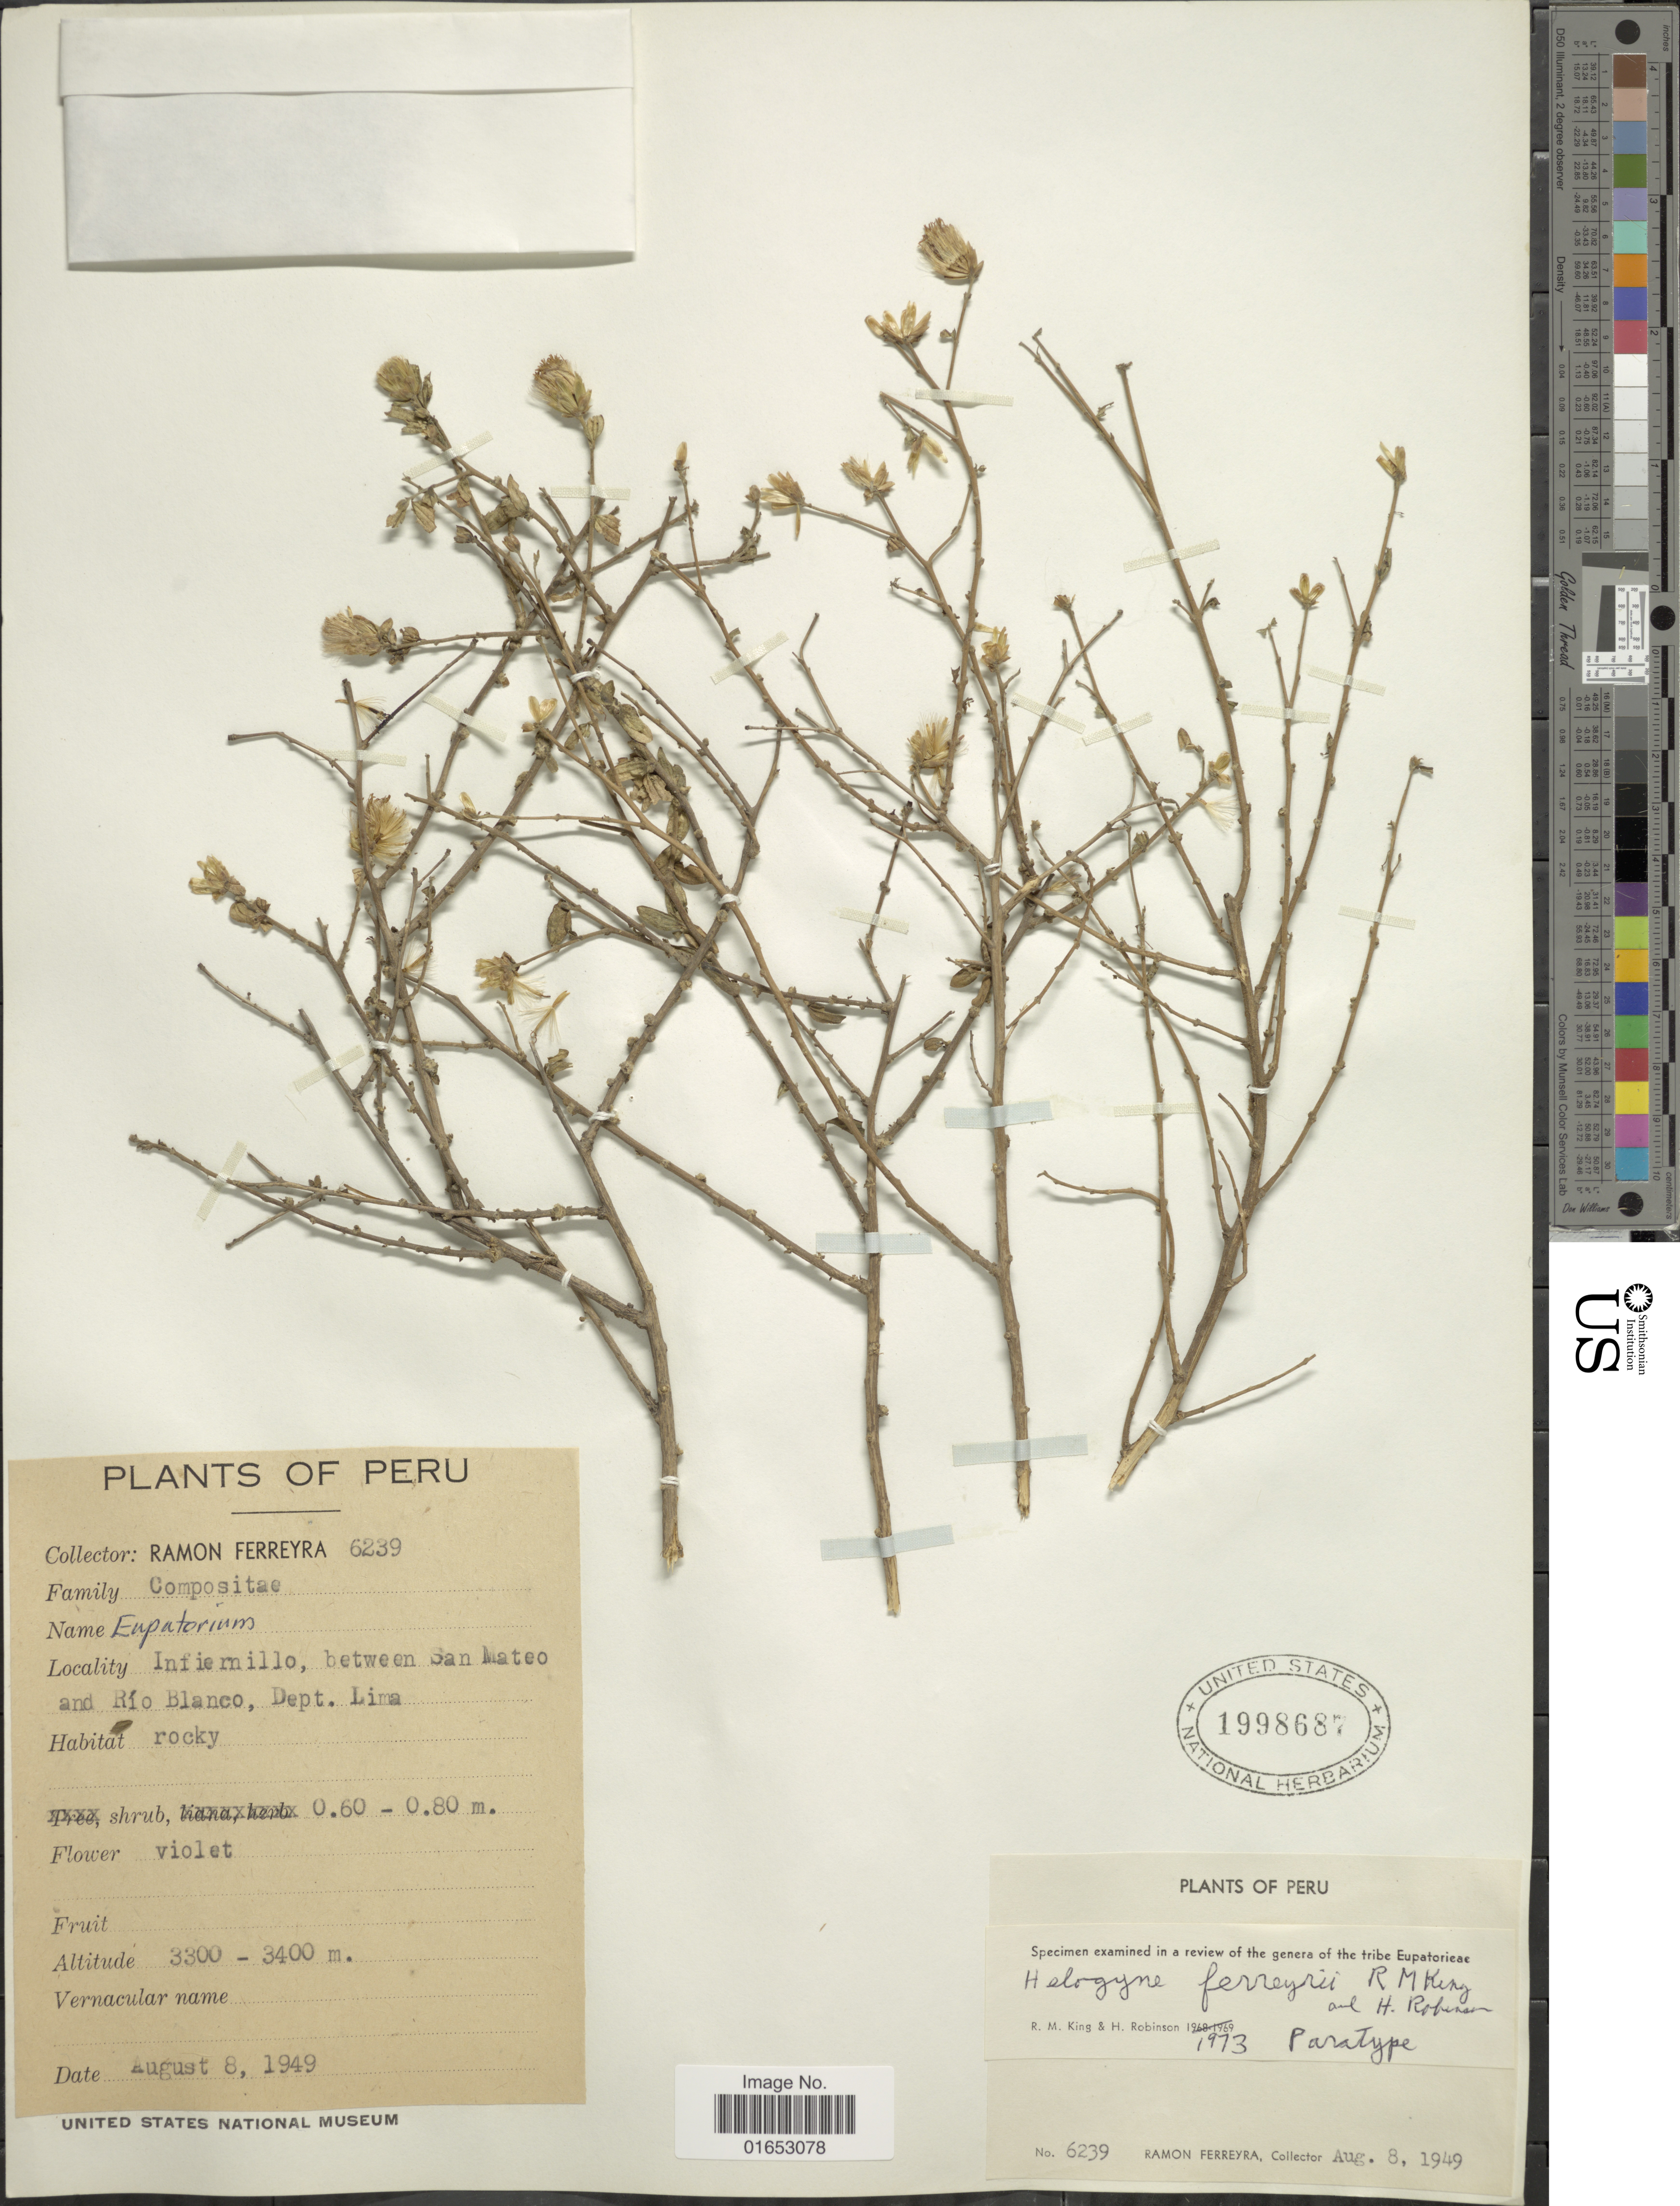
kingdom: Plantae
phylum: Tracheophyta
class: Magnoliopsida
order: Asterales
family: Asteraceae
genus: Helogyne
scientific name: Helogyne ferreyrae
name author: R.M. King & H. Rob.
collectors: R. A. Ferreyra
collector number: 6239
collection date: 1949-08-08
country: Peru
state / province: Lima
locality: Infiernillo, between San Mateo and Río Blanco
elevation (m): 3300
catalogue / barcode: US 1998687